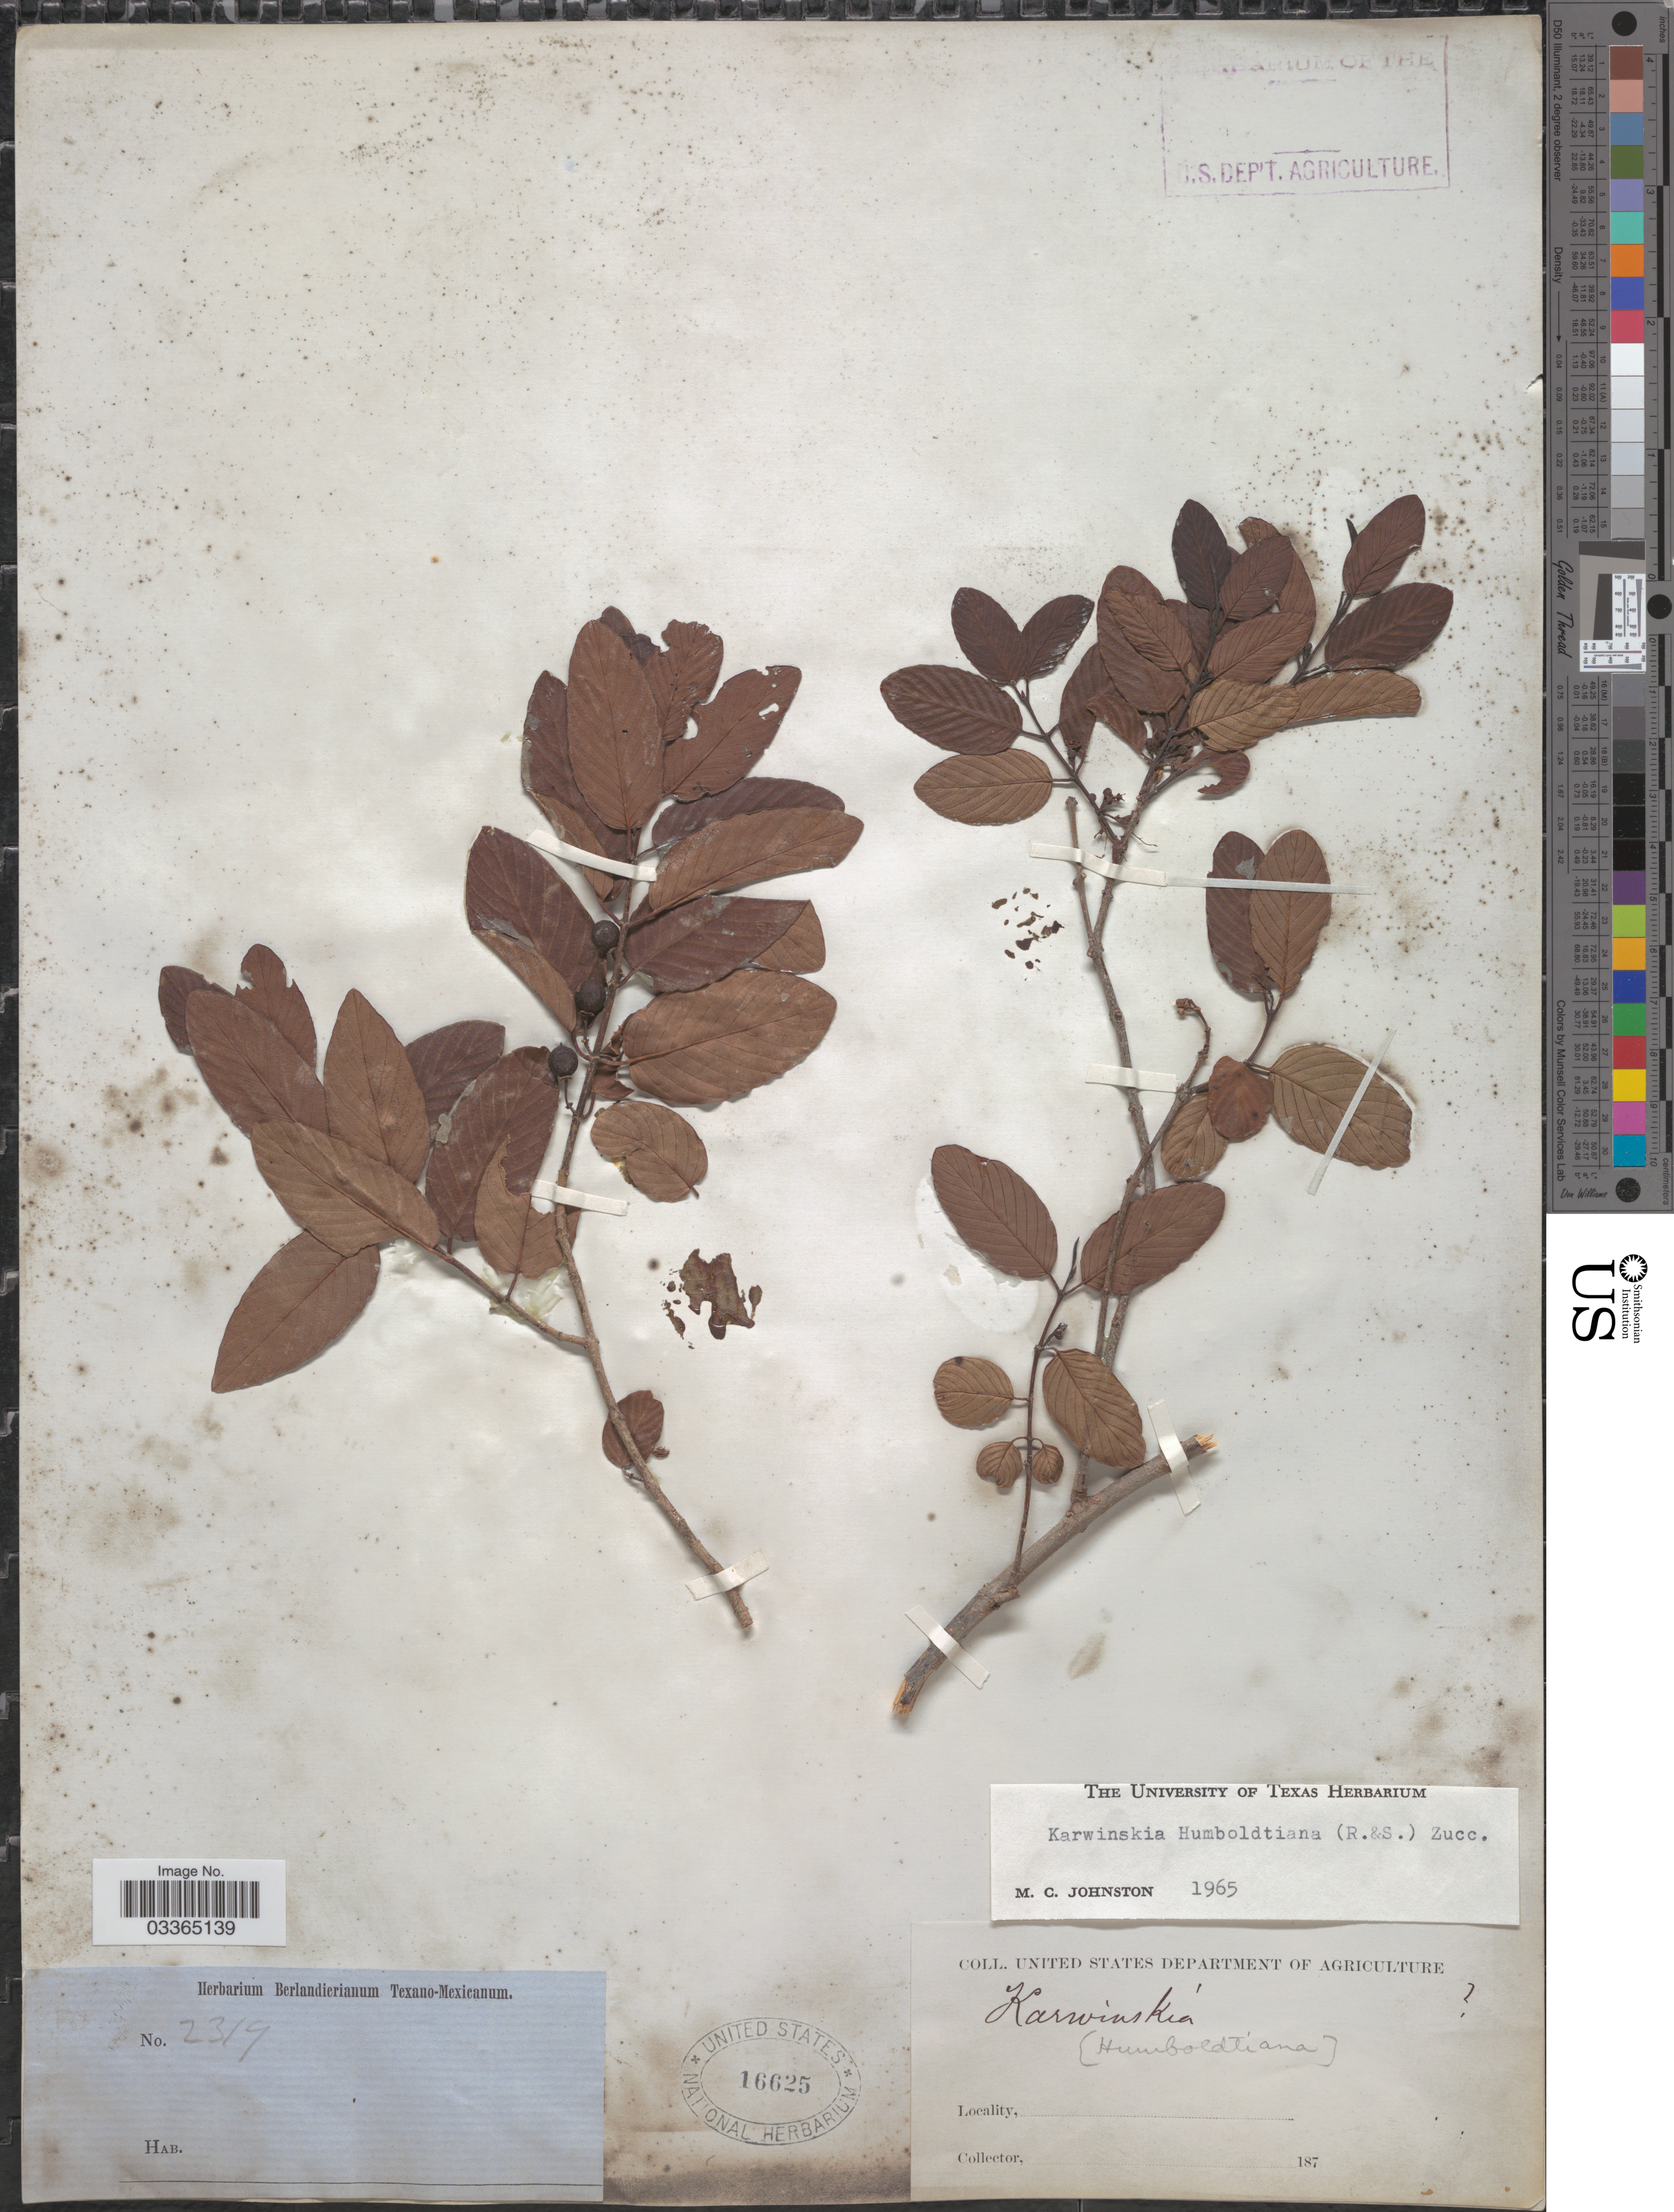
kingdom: Plantae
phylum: Tracheophyta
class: Magnoliopsida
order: Rosales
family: Rhamnaceae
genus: Karwinskia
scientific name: Karwinskia humboldtiana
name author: (Schult.) Zucc.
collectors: ex Herb. Berlandierianum Texano-Mexicanum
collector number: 2319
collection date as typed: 187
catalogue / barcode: US 16625